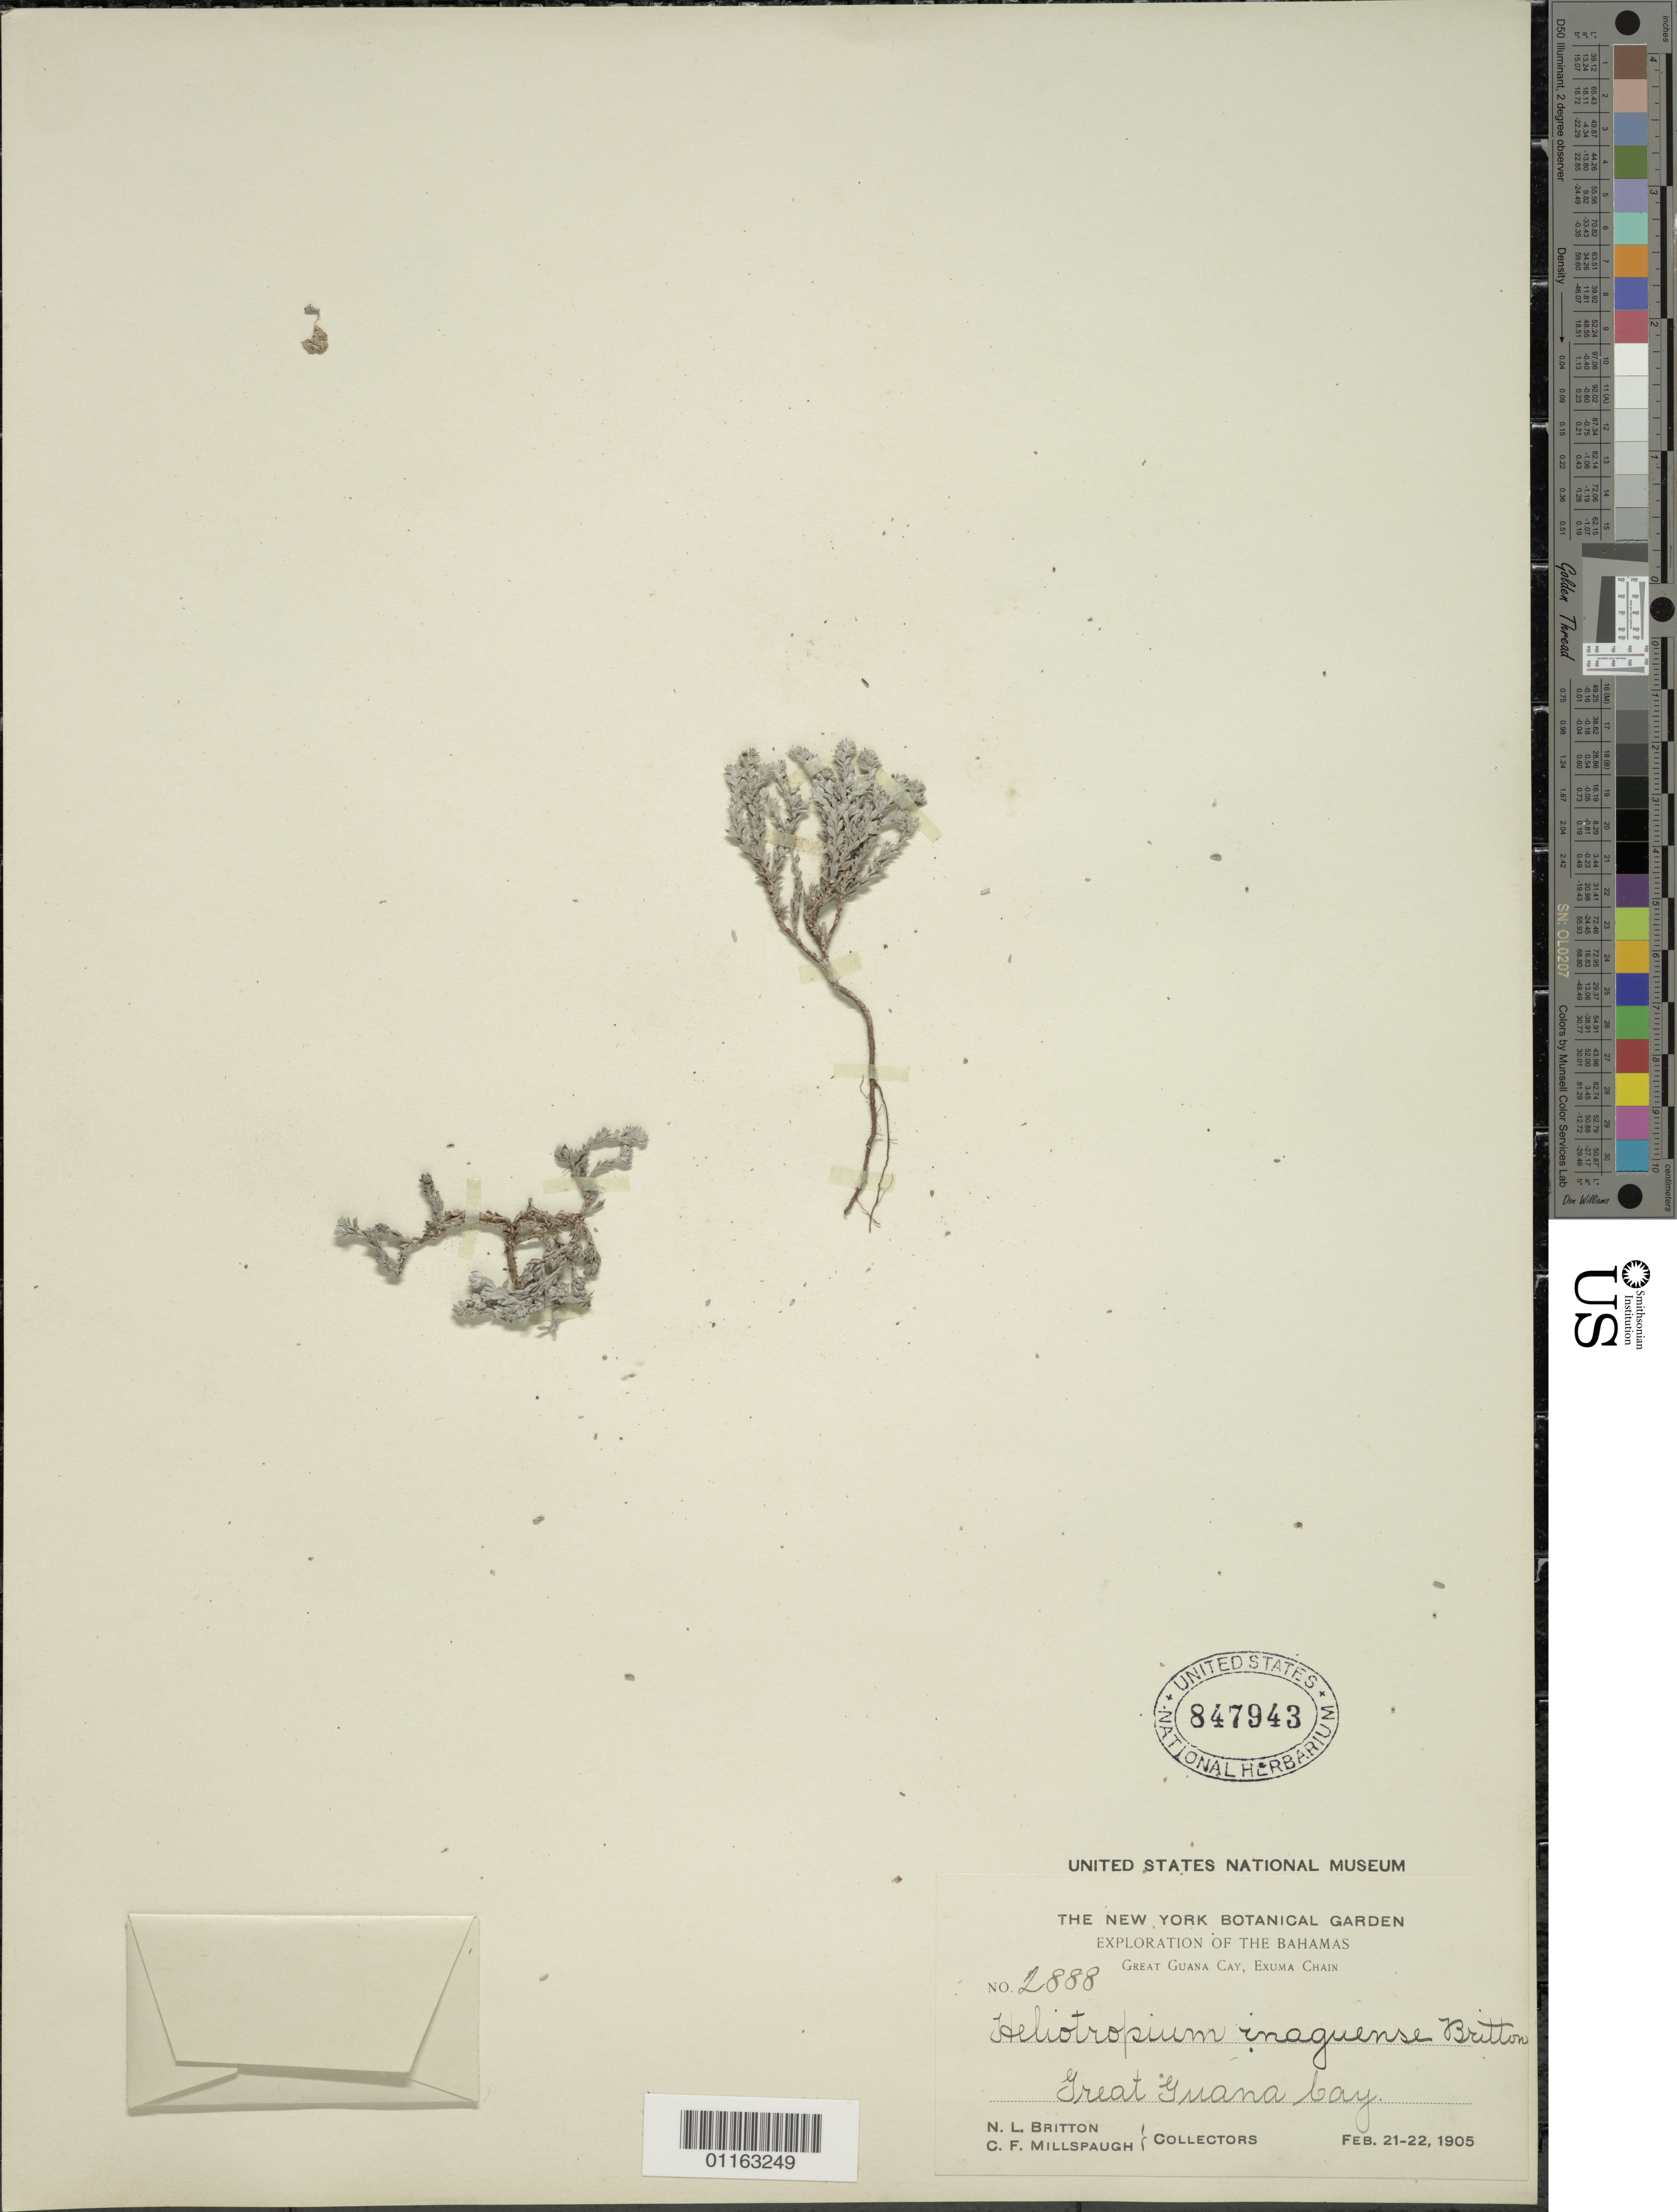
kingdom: Plantae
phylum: Tracheophyta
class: Magnoliopsida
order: Boraginales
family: Heliotropiaceae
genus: Heliotropium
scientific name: Heliotropium inaguense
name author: Britton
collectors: N. Britton & C. F. Millspaugh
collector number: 2888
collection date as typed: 21 Feb 1905 and 22 Feb 1905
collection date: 1905-02-21,1905-02-22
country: Bahamas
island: Exuma Chain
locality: Great Guana Cay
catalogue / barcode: US 847943